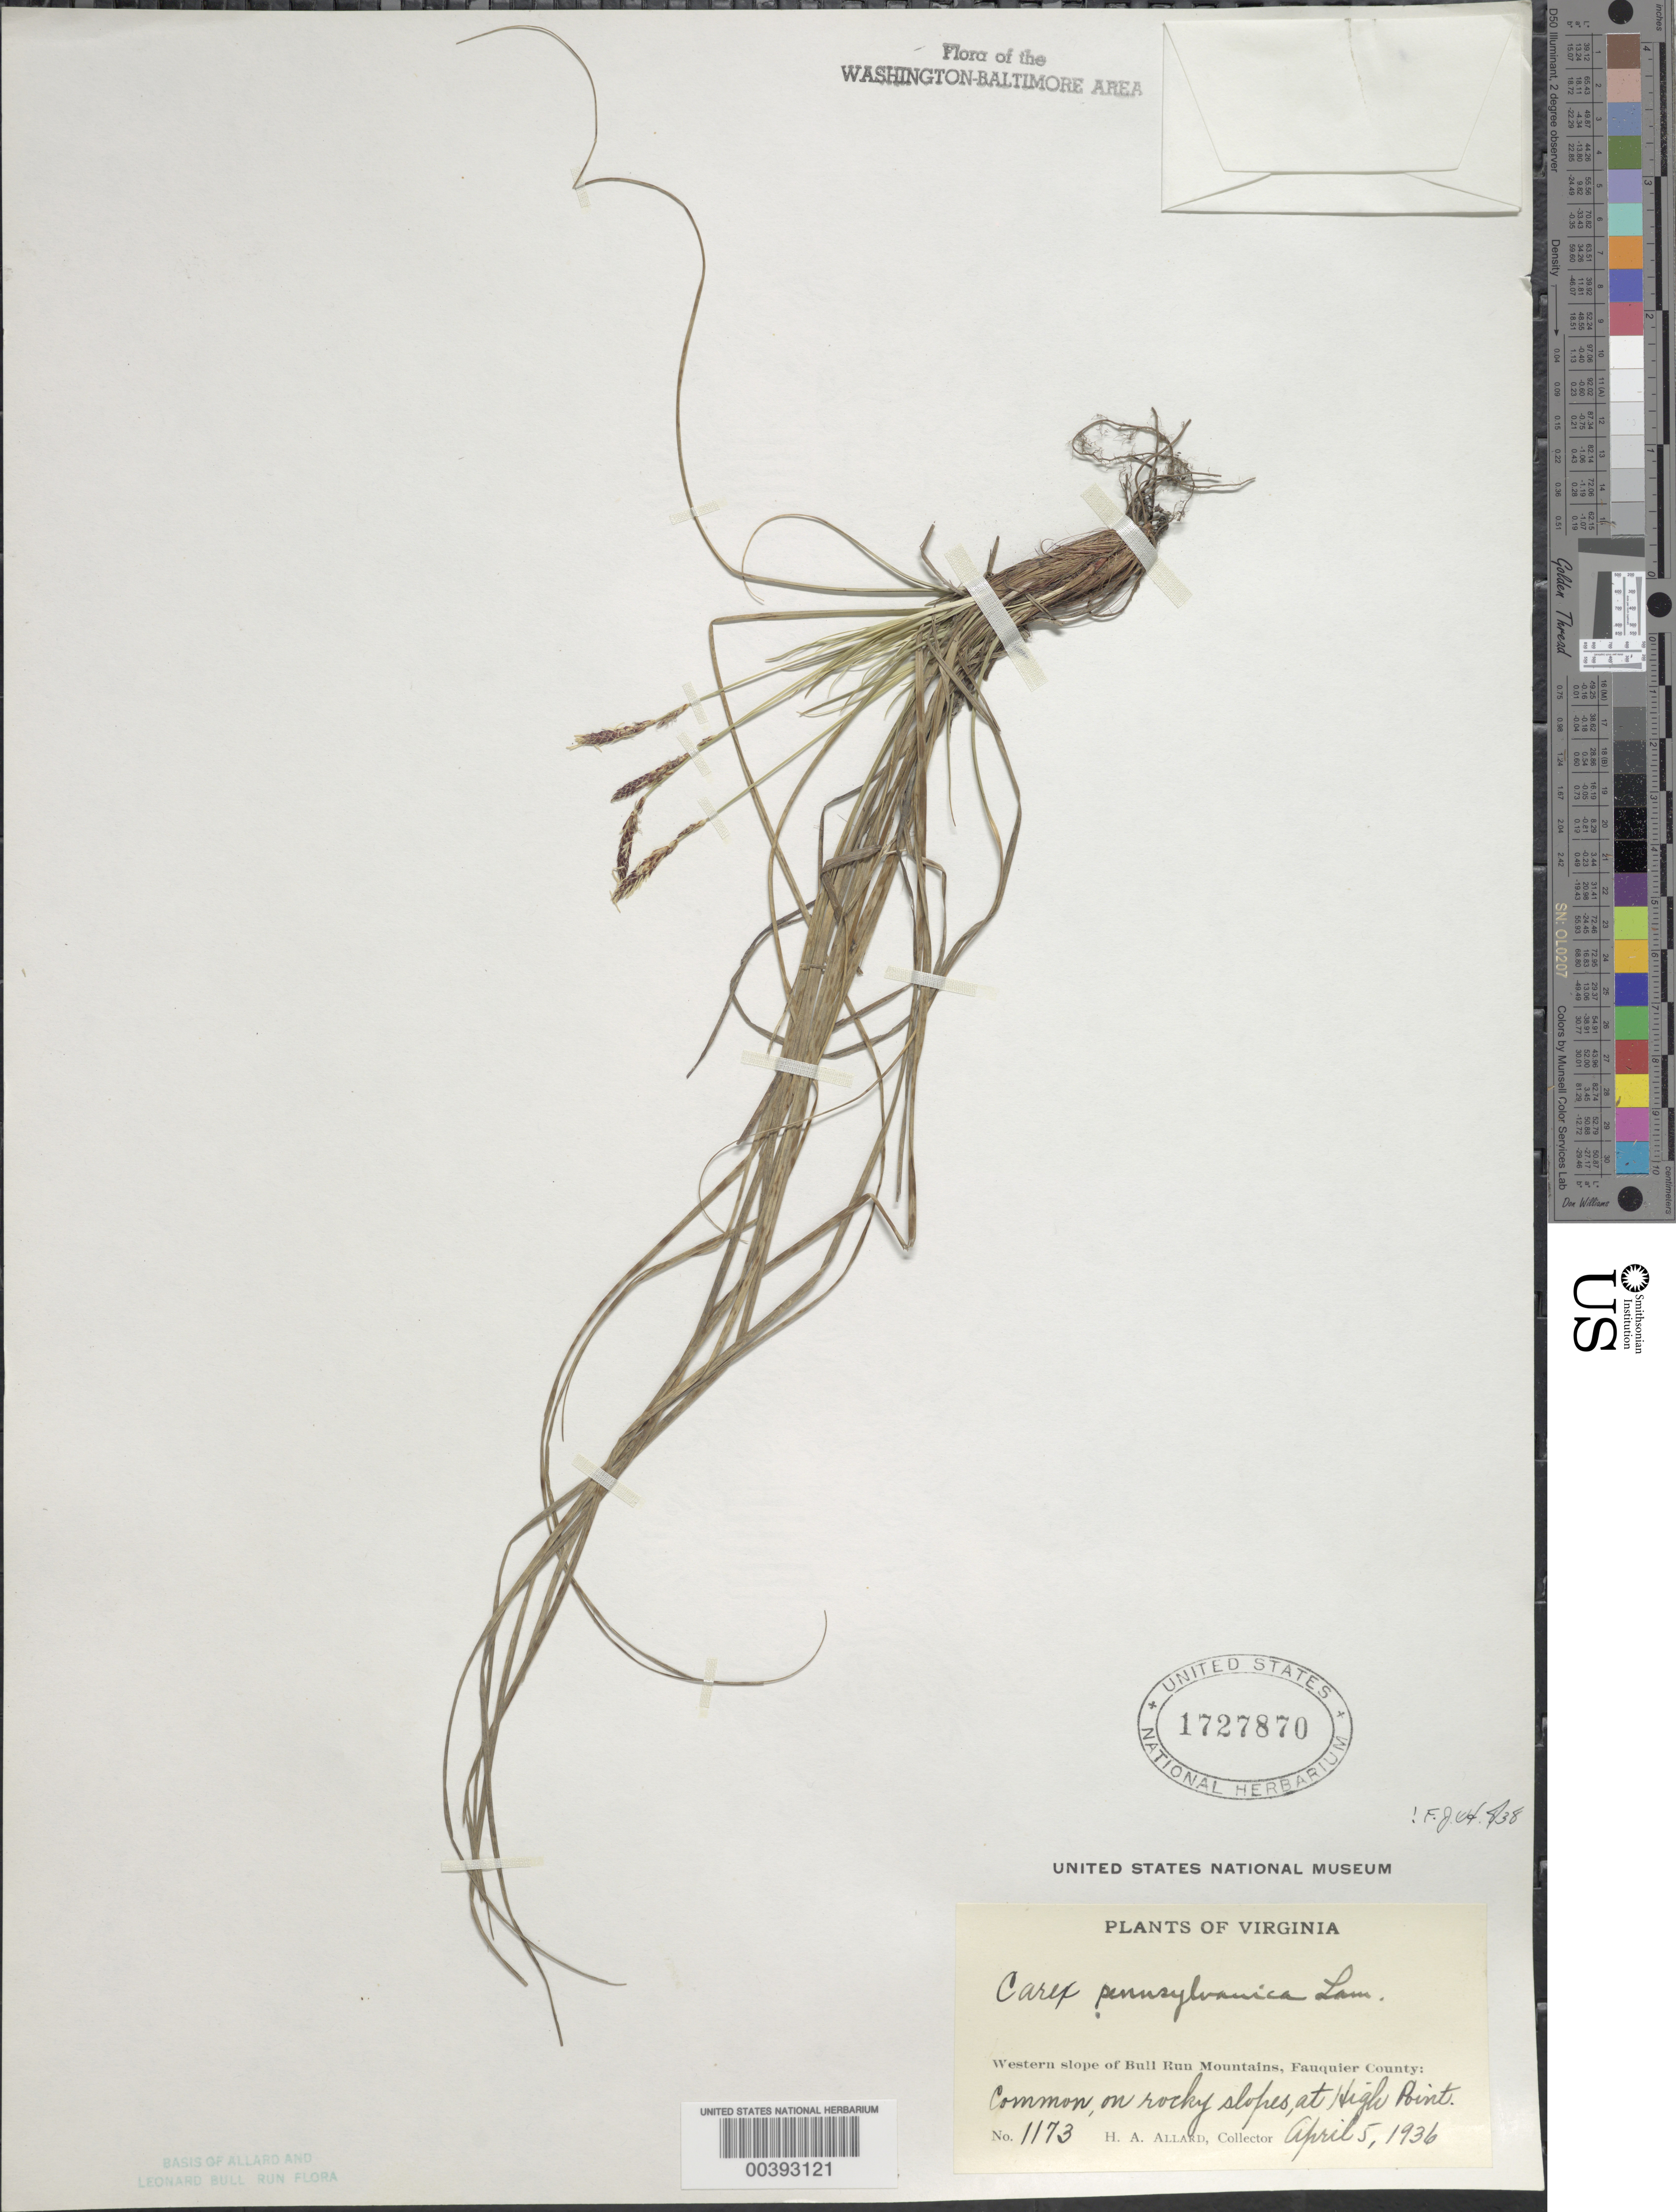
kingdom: Plantae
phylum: Tracheophyta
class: Liliopsida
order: Poales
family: Cyperaceae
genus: Carex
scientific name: Carex pensylvanica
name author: Lam.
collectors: H. A. Allard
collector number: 1173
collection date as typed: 05 Apr 1936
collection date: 1936-04-05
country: United States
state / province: Virginia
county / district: Fauquier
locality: High Point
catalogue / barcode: US 1727870